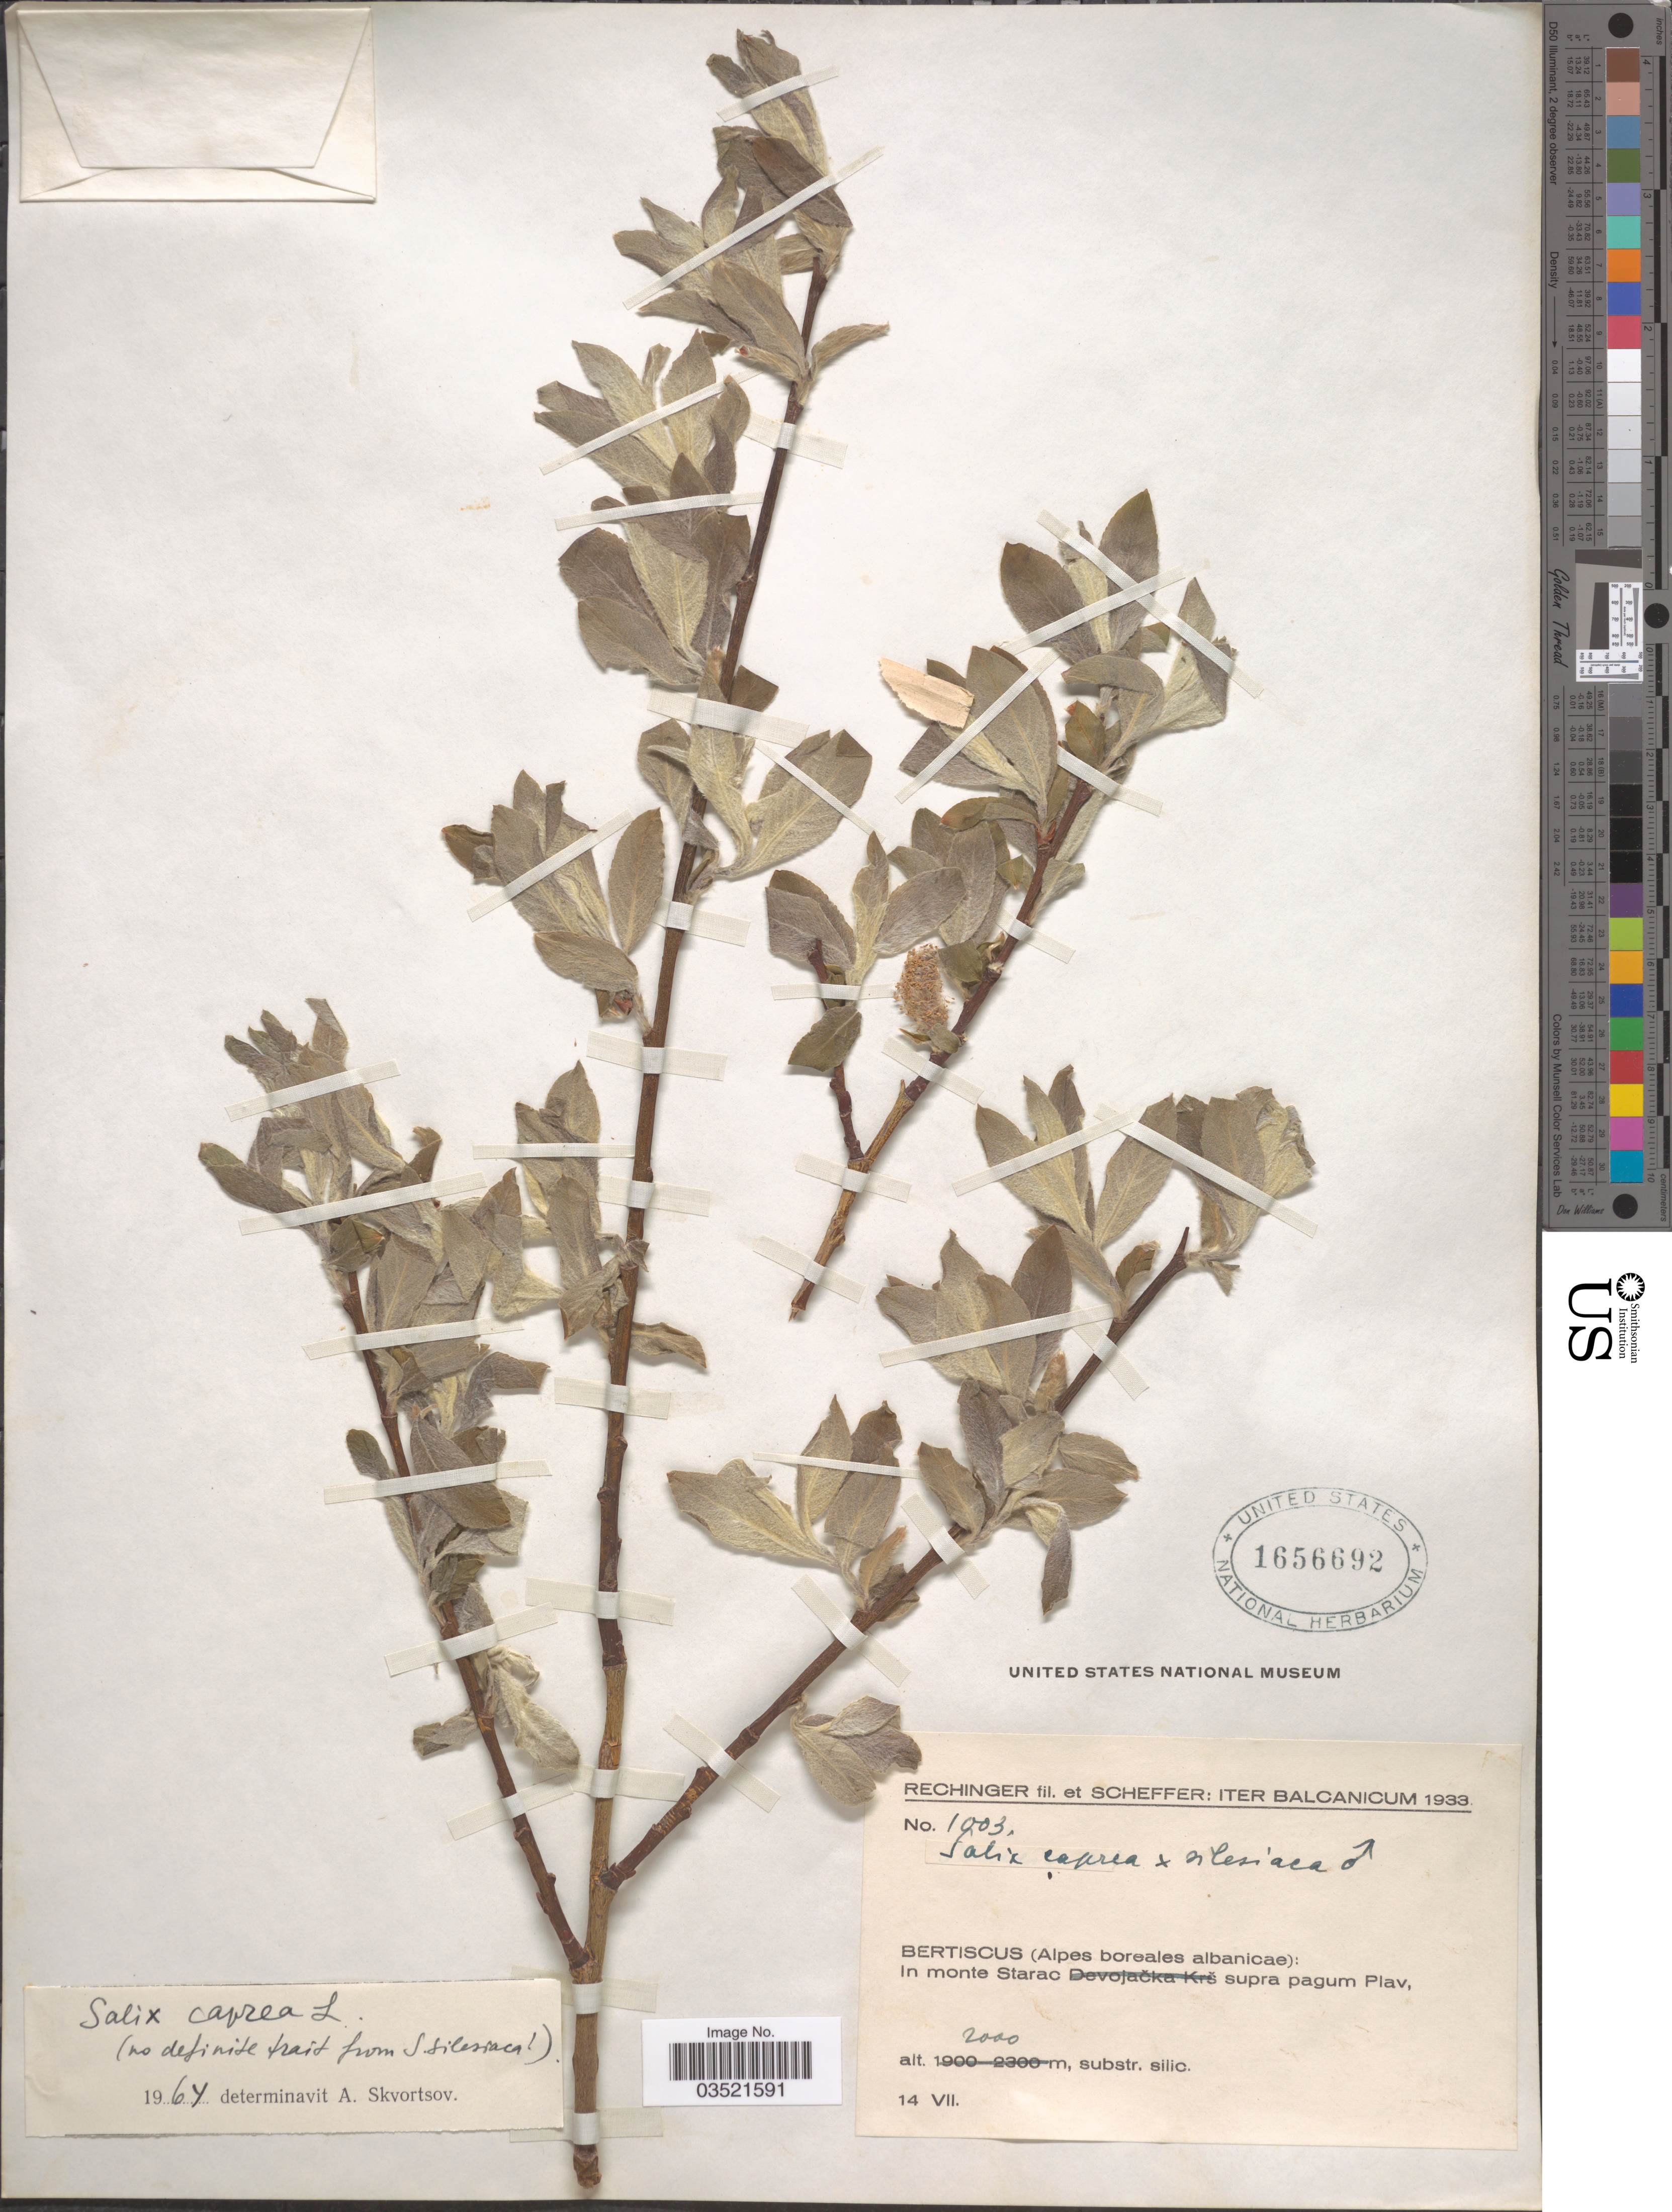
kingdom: Plantae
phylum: Tracheophyta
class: Magnoliopsida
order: Malpighiales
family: Salicaceae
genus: Salix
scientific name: Salix caprea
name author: L.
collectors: -- Rechinger & Scheffer, --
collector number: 1003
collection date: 1933-07-14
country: Montenegro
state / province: Plav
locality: Iter Balcanicum. Bertiscus (Alpes boreales albanicae): In monte Starac supra pagum Plav.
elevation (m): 2000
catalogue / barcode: US 1656692